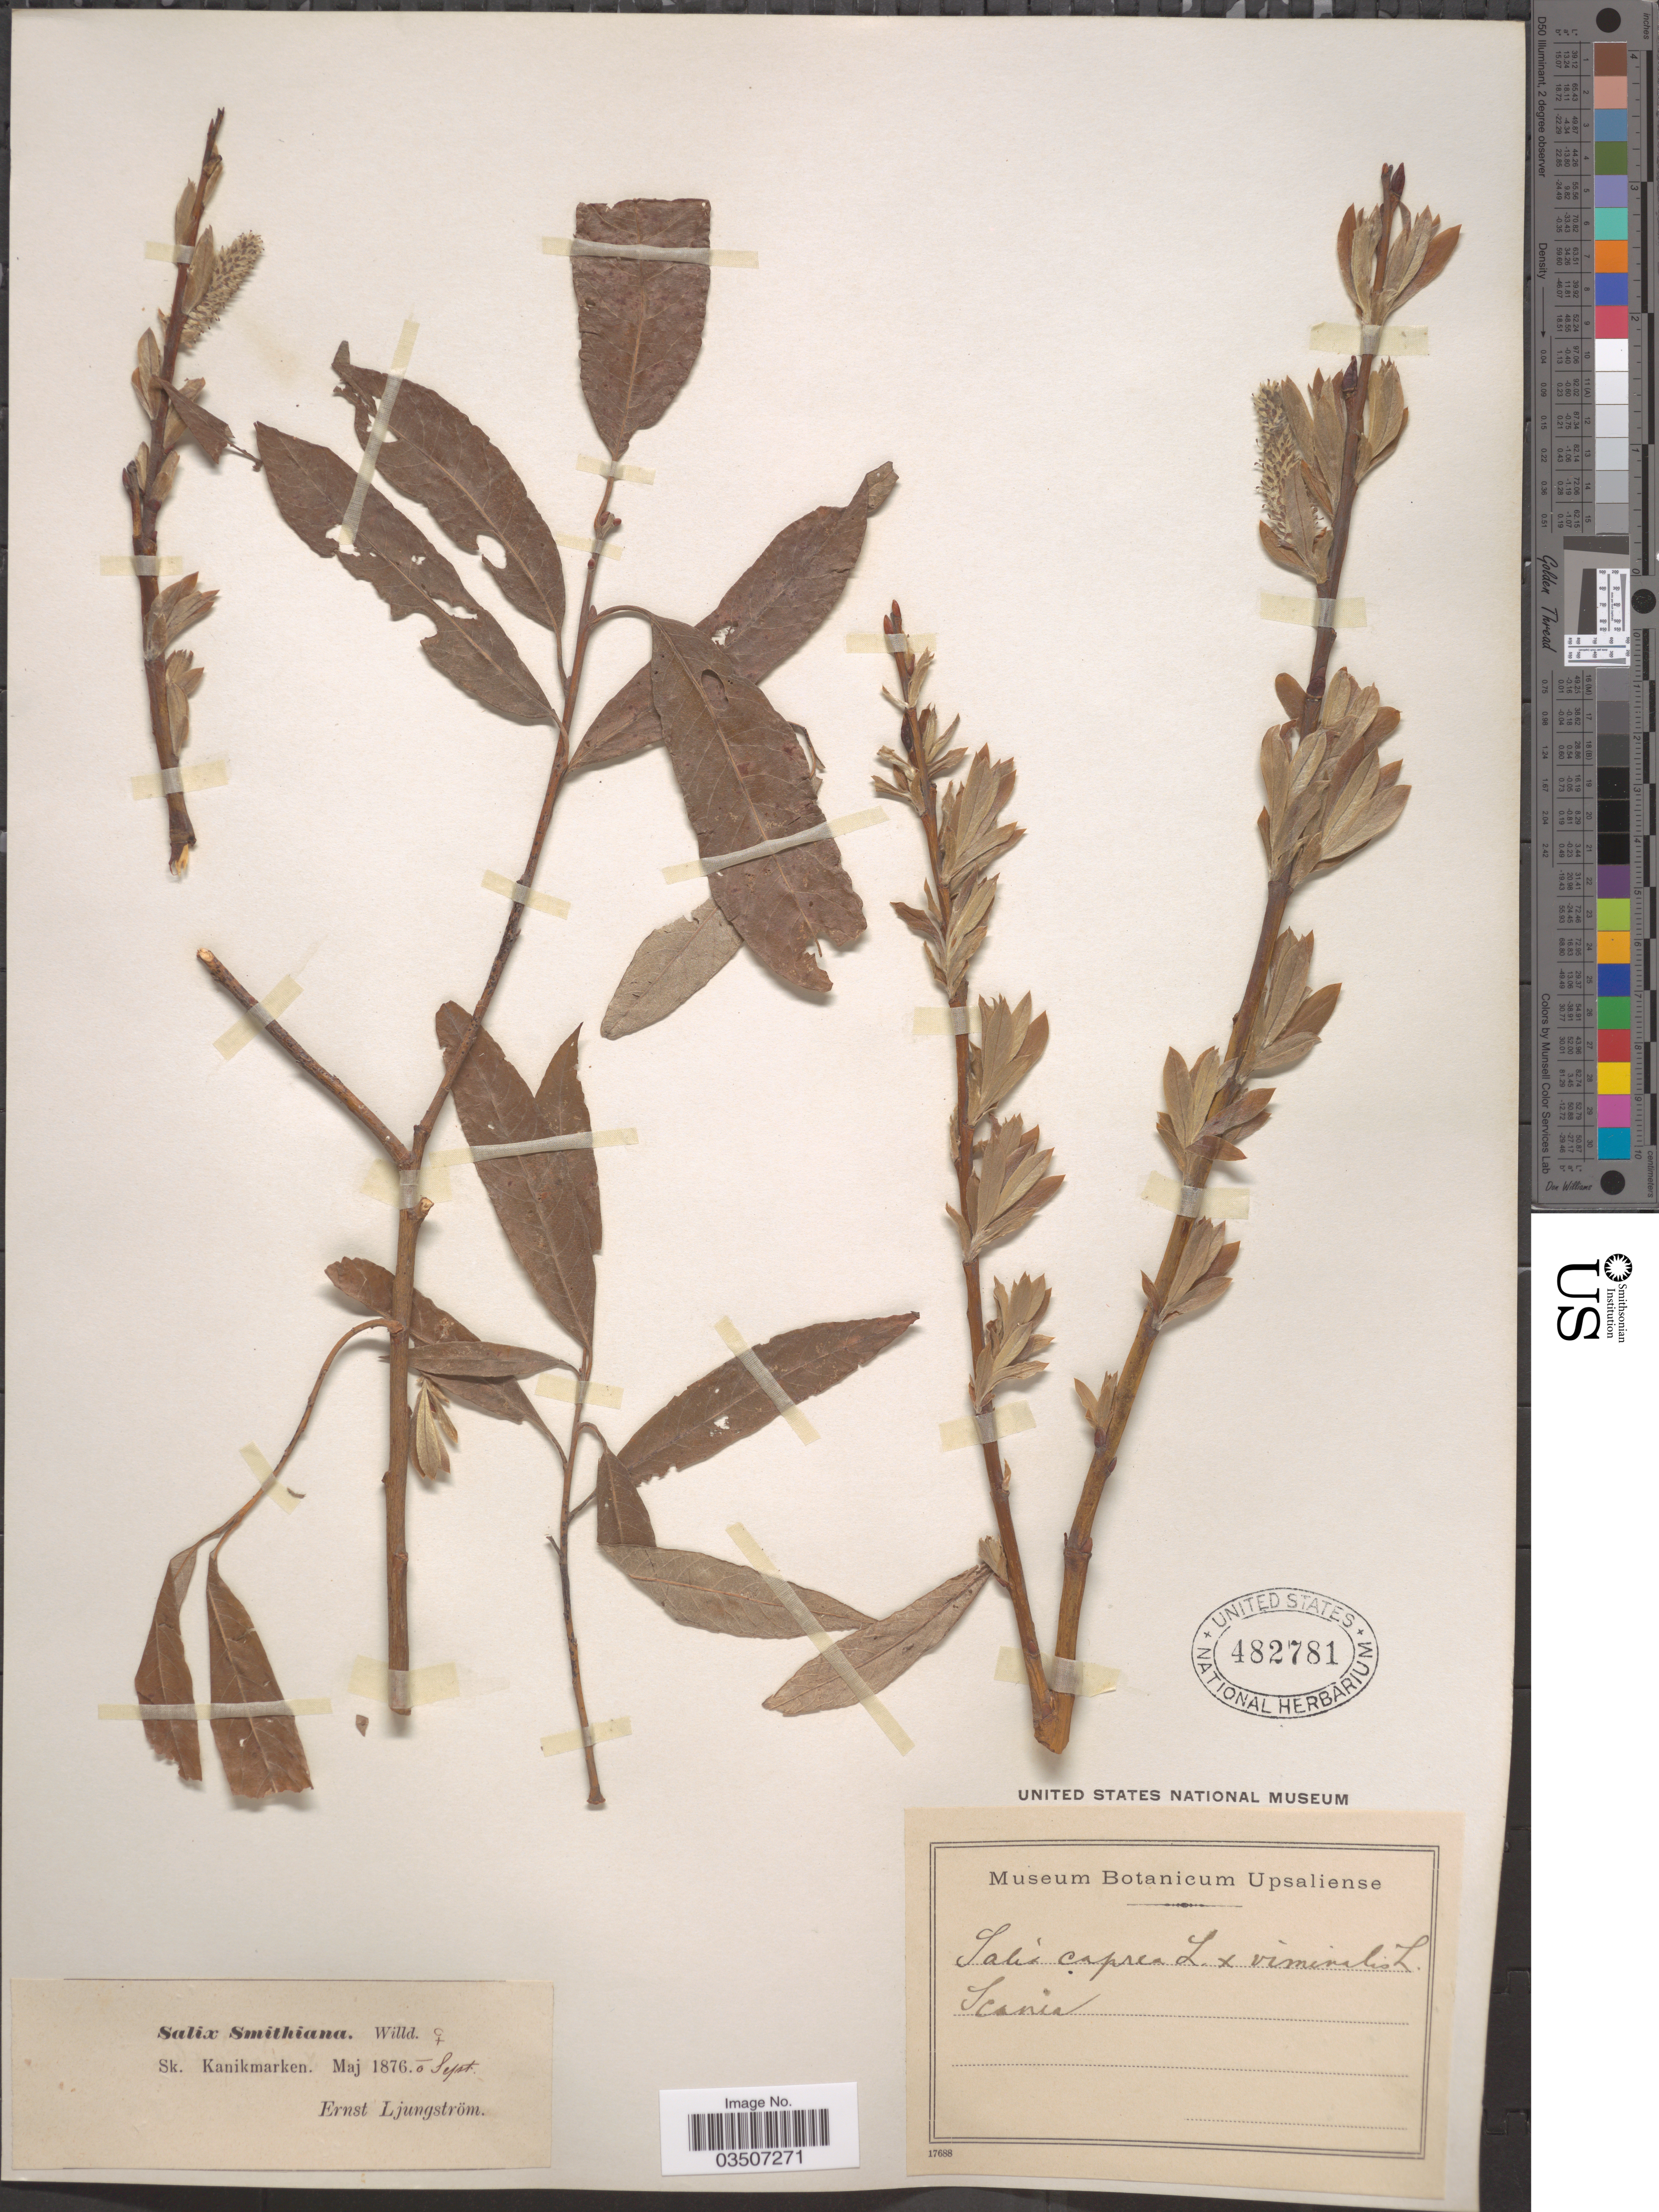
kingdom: Plantae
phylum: Tracheophyta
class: Magnoliopsida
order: Malpighiales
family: Salicaceae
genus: Salix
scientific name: Salix smithiana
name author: Willd.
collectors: E. Ljungström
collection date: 1876-05/1876-09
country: Sweden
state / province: Skåne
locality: Sk. Kanikmarken [unsure placement]. Scania.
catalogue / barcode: US 482781